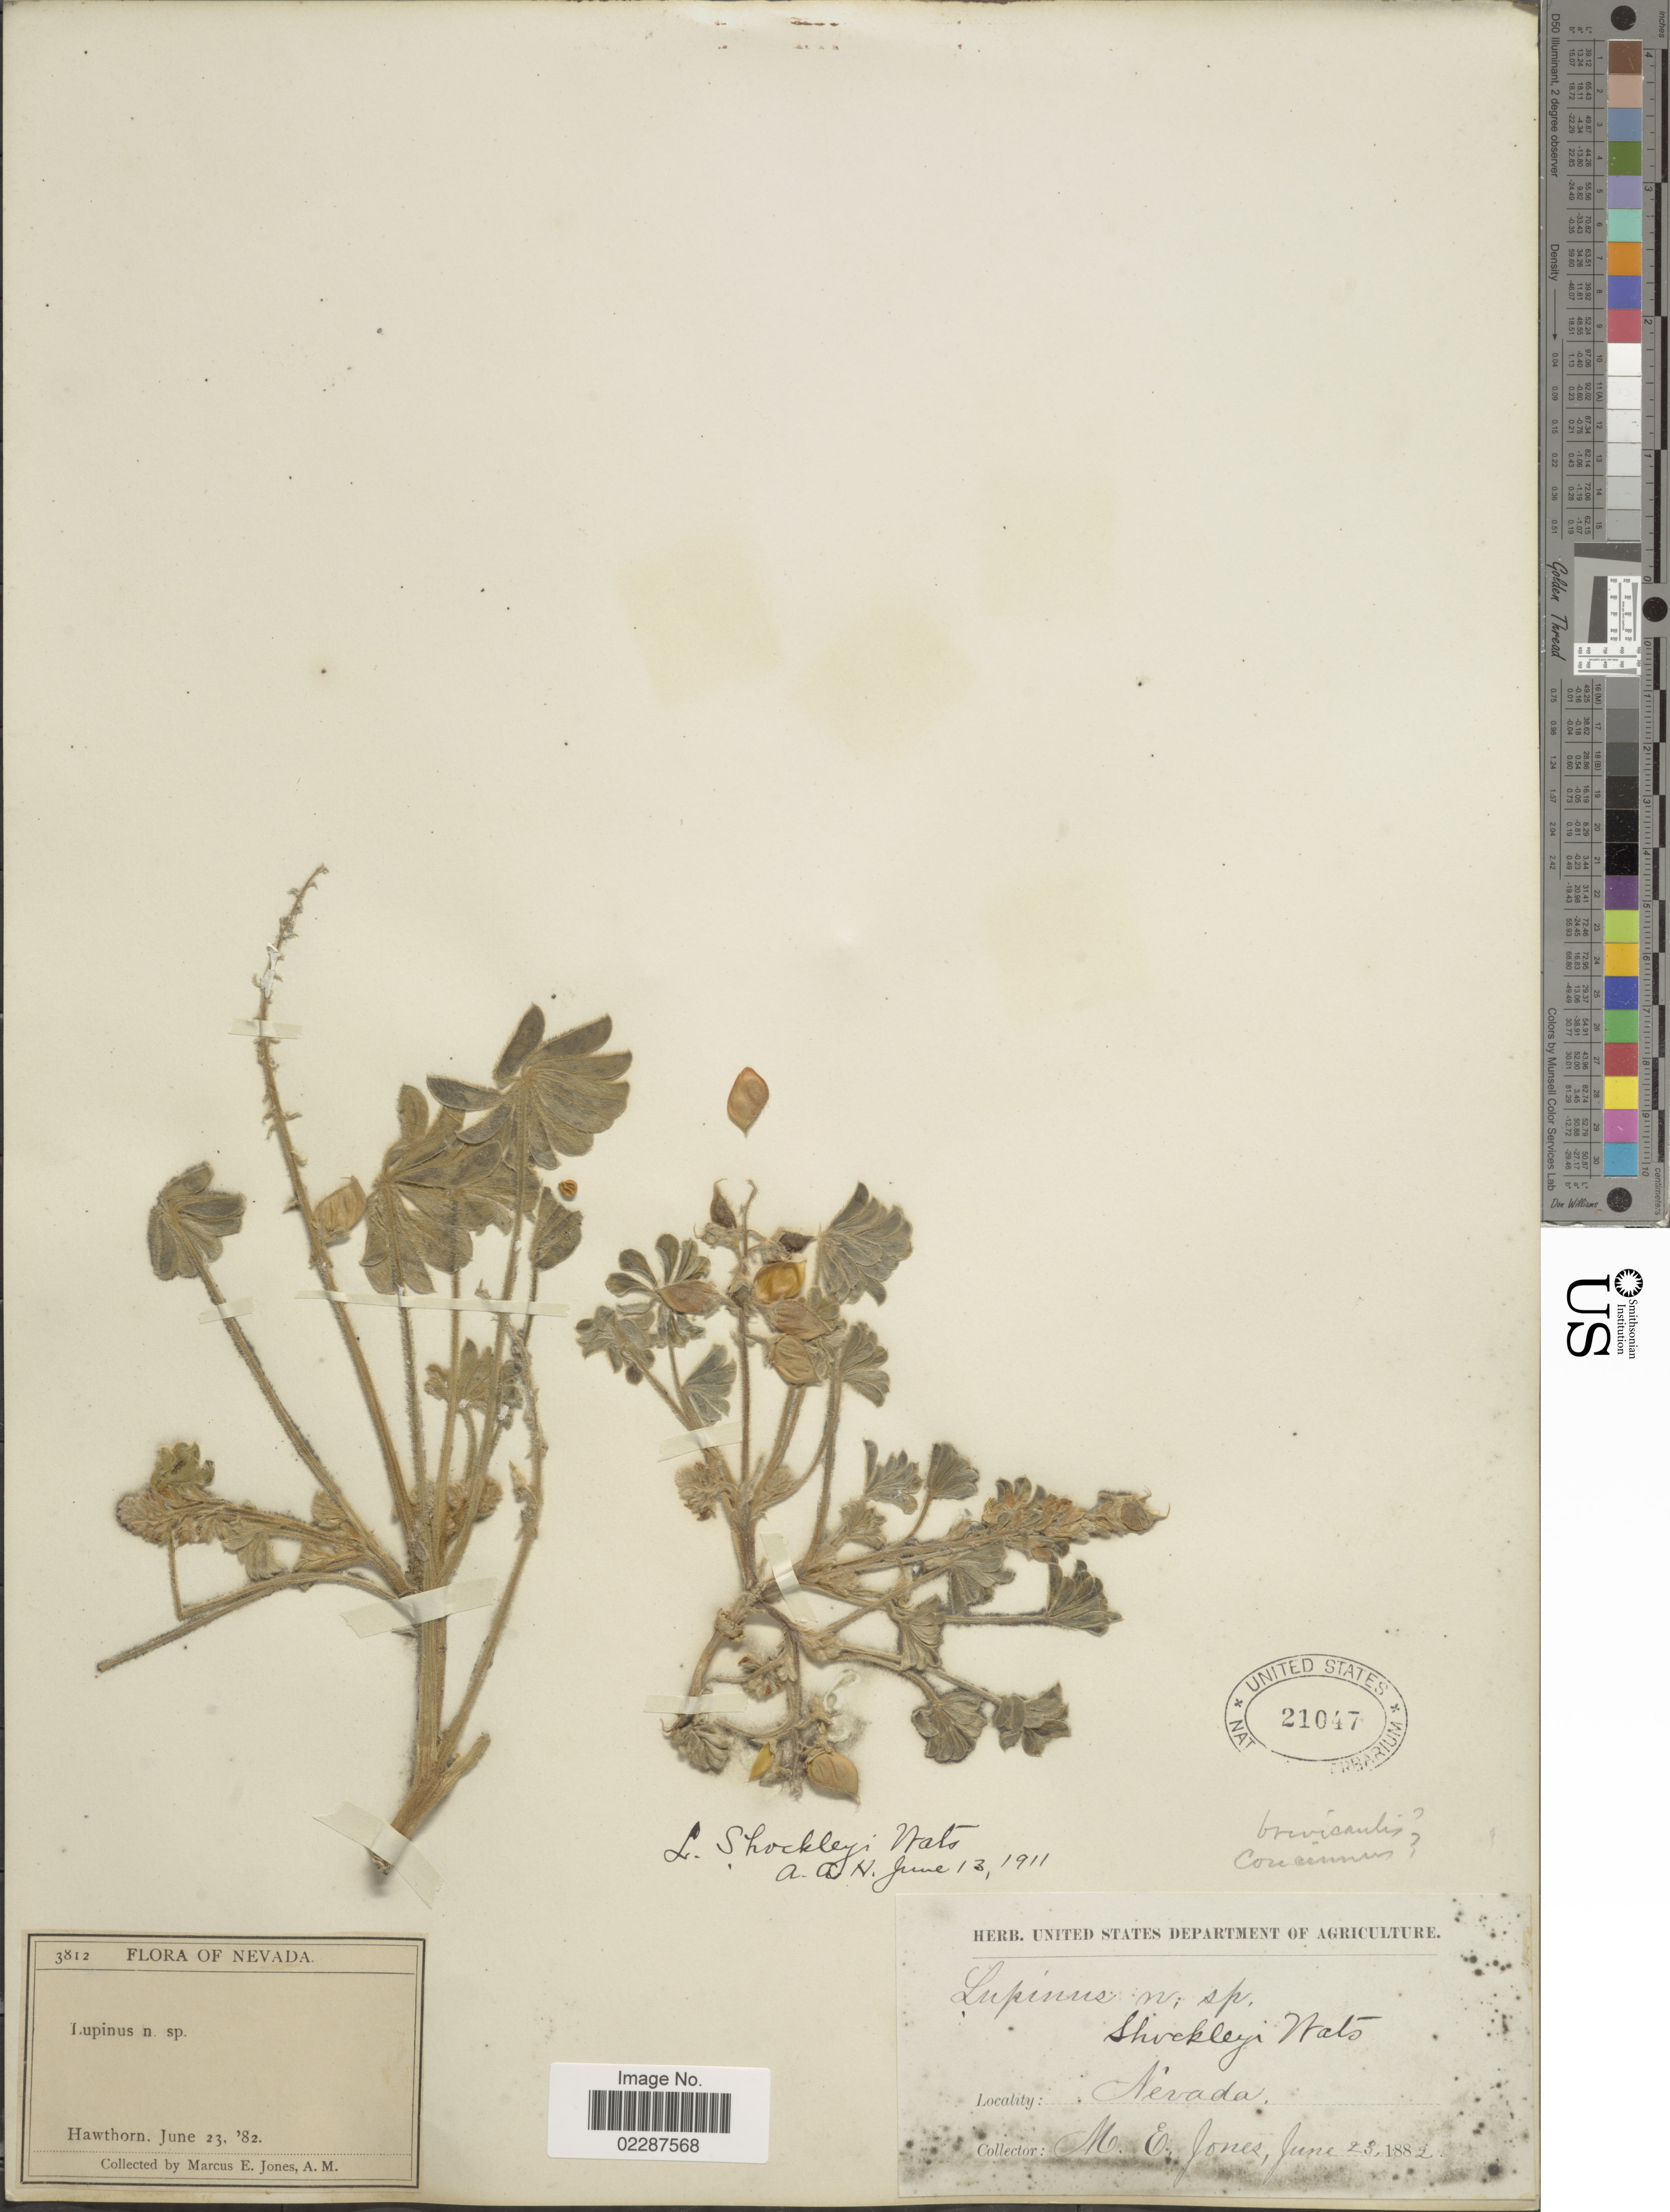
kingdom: Plantae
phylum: Tracheophyta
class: Magnoliopsida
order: Fabales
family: Fabaceae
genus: Lupinus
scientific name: Lupinus shockleyi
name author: S. Watson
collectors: M. E. Jones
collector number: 3812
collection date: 1882-06-23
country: United States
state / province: Nevada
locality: Hawthorn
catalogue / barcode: US 21047